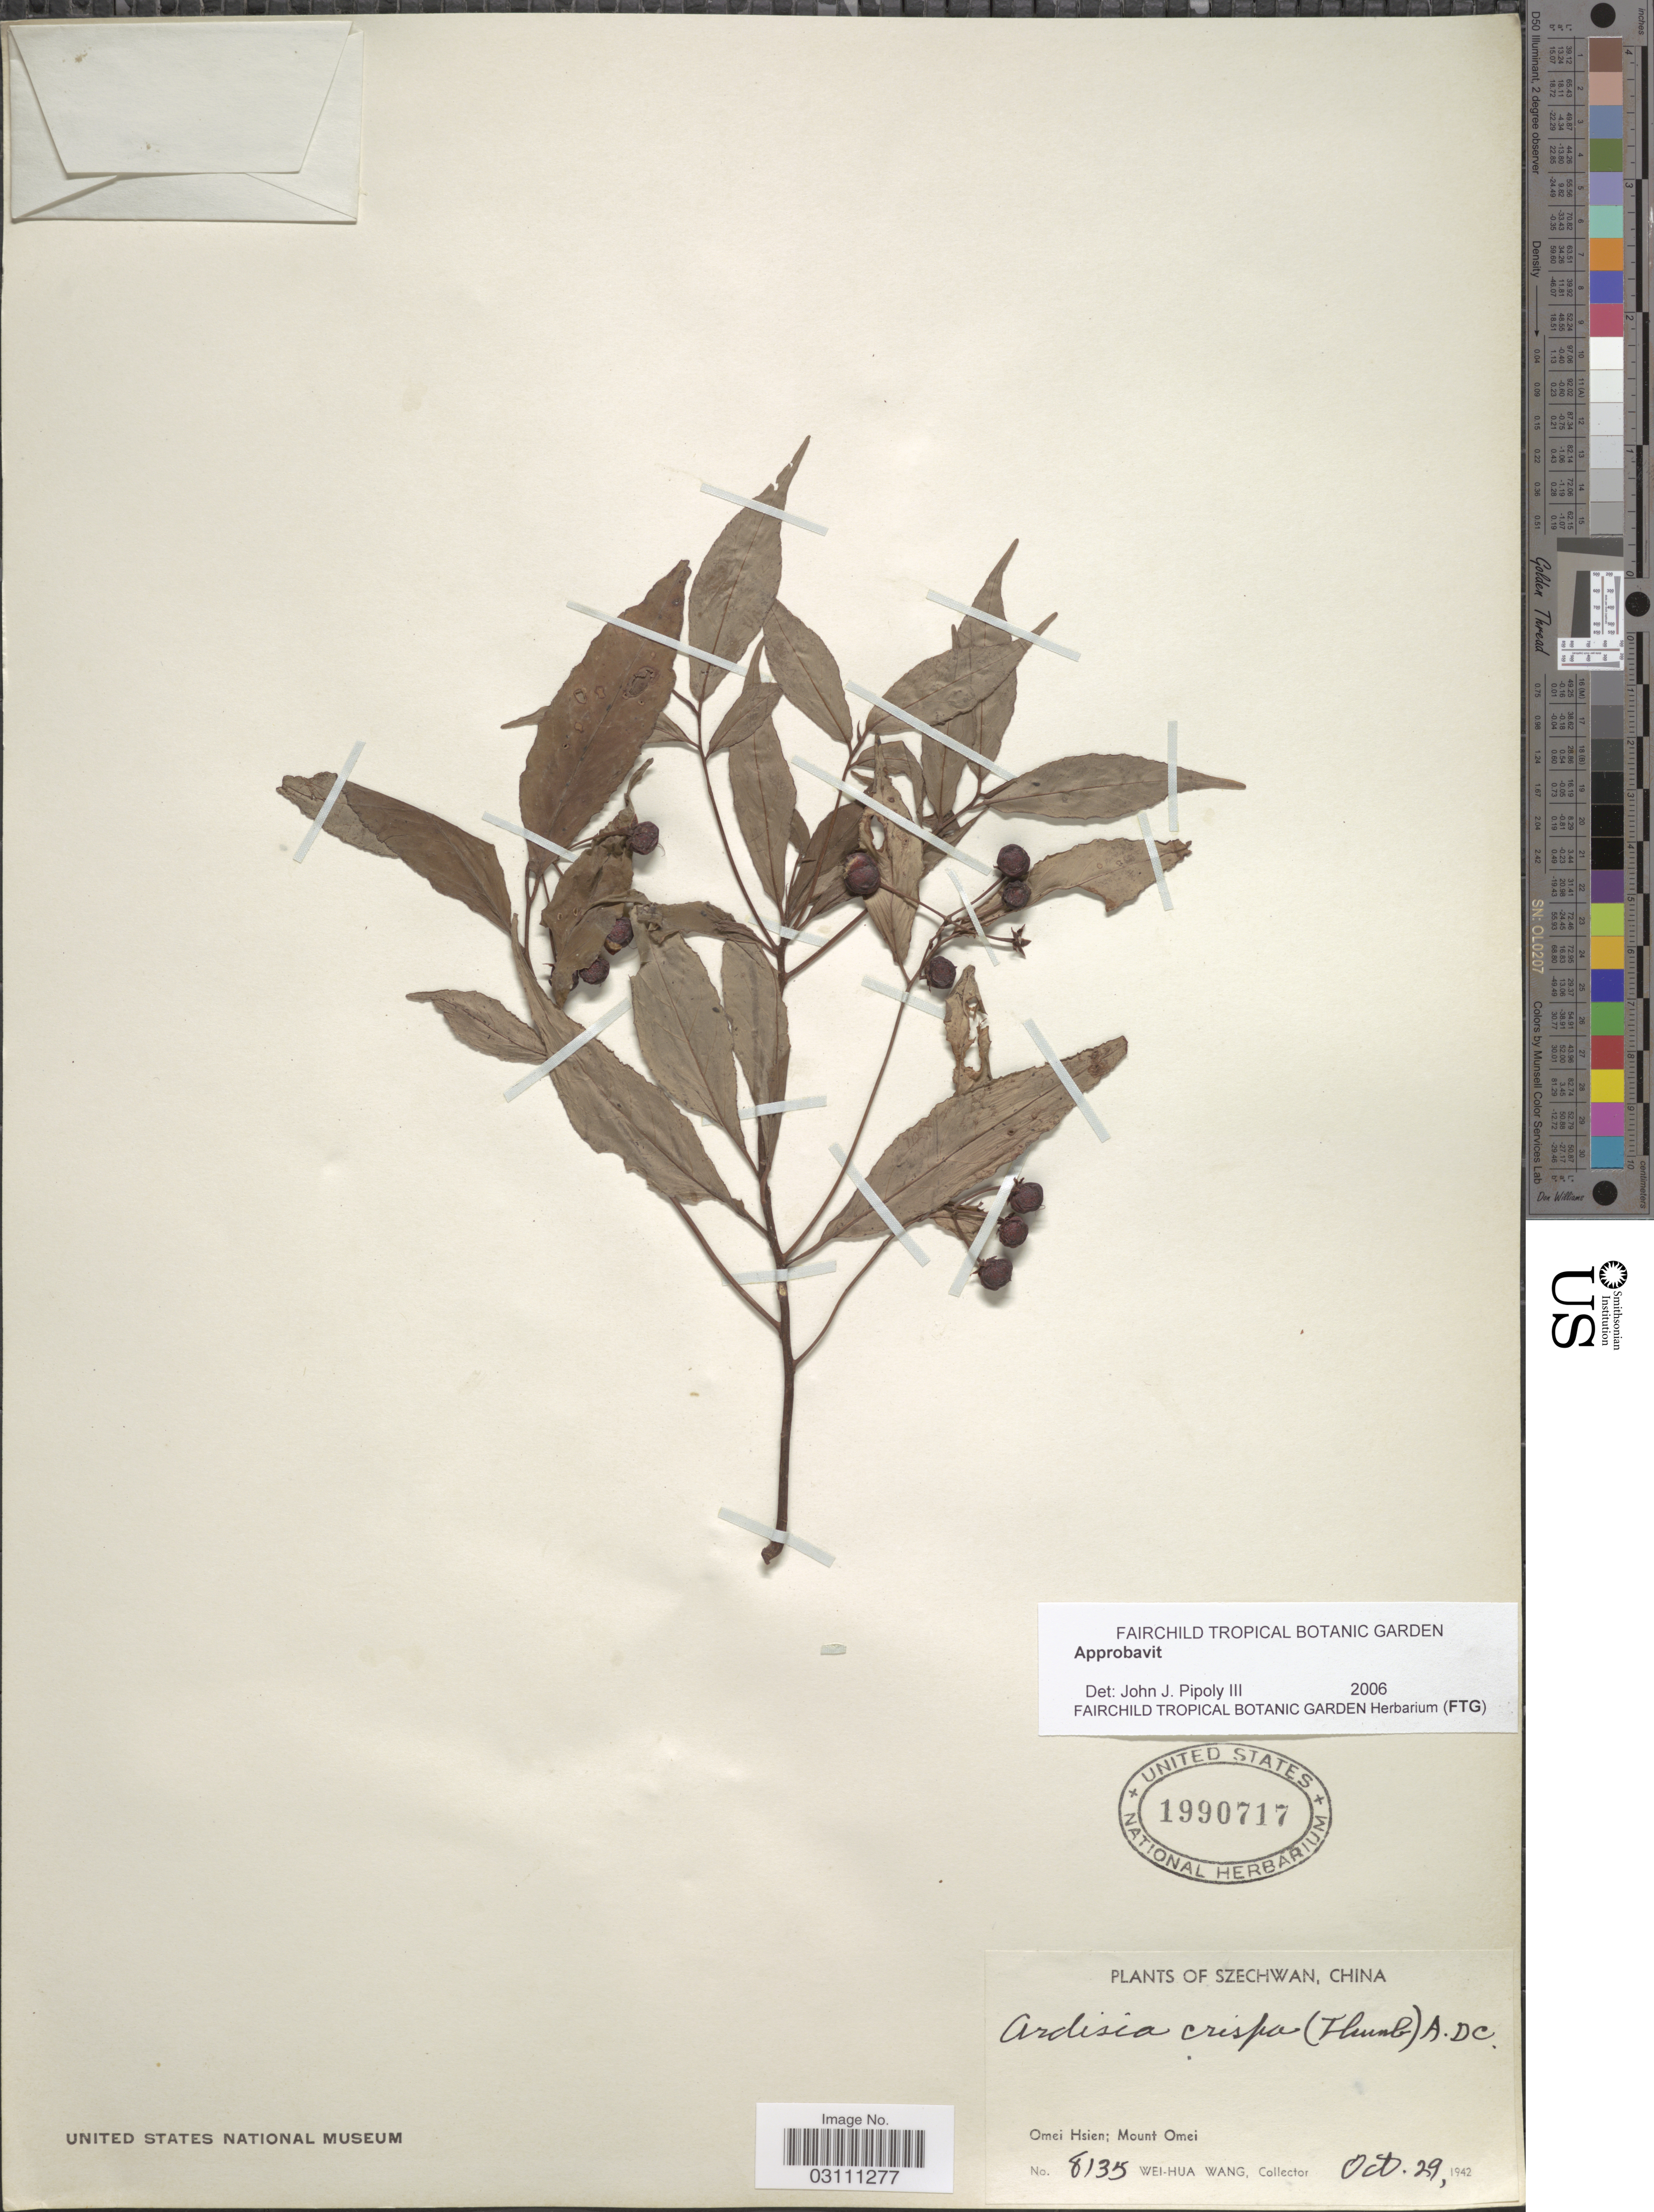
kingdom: Plantae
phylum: Tracheophyta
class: Magnoliopsida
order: Ericales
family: Primulaceae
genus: Ardisia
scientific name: Ardisia crenata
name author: Sims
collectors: W. Wang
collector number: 8135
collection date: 1942-10-29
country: China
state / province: Sichuan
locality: Szechwan. Omei Hsien; Mount Omei.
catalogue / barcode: US 1990717